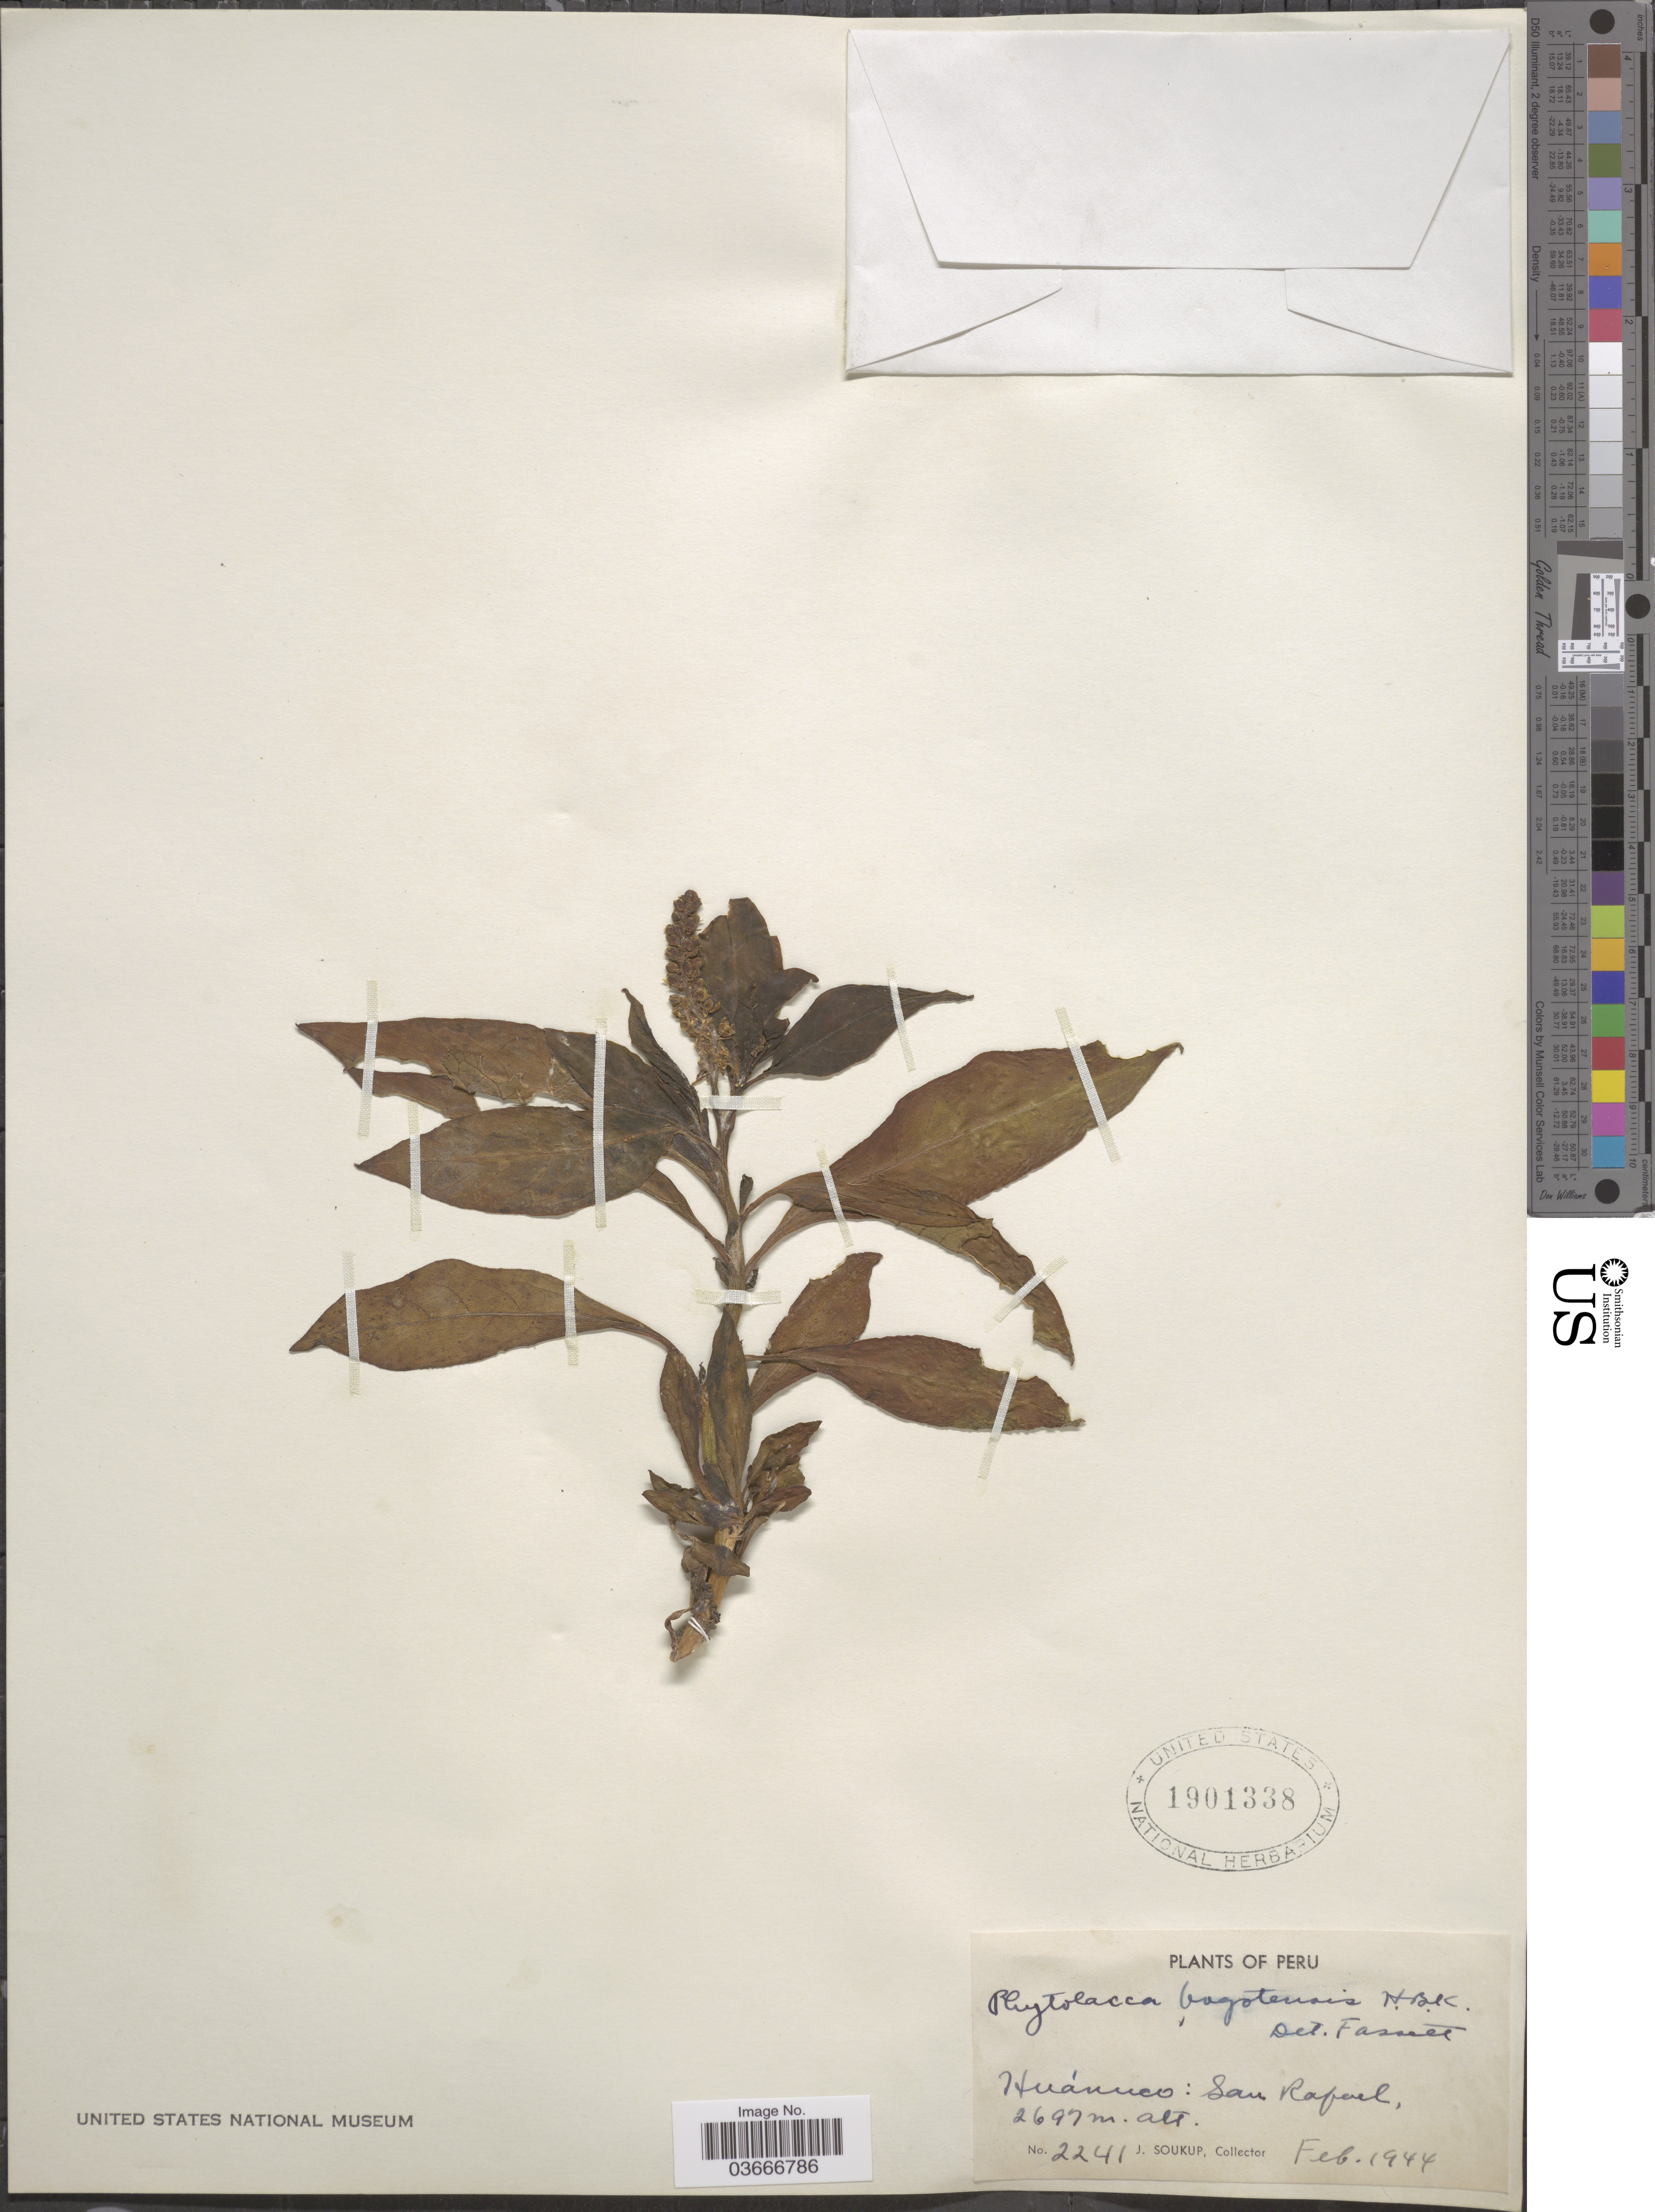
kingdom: Plantae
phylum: Tracheophyta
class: Magnoliopsida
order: Caryophyllales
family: Phytolaccaceae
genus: Phytolacca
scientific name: Phytolacca bogotensis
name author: Kunth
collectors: J. Soukup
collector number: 2241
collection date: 1944-02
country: Peru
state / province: Huánuco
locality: San Rafael.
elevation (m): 2697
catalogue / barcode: US 1901338